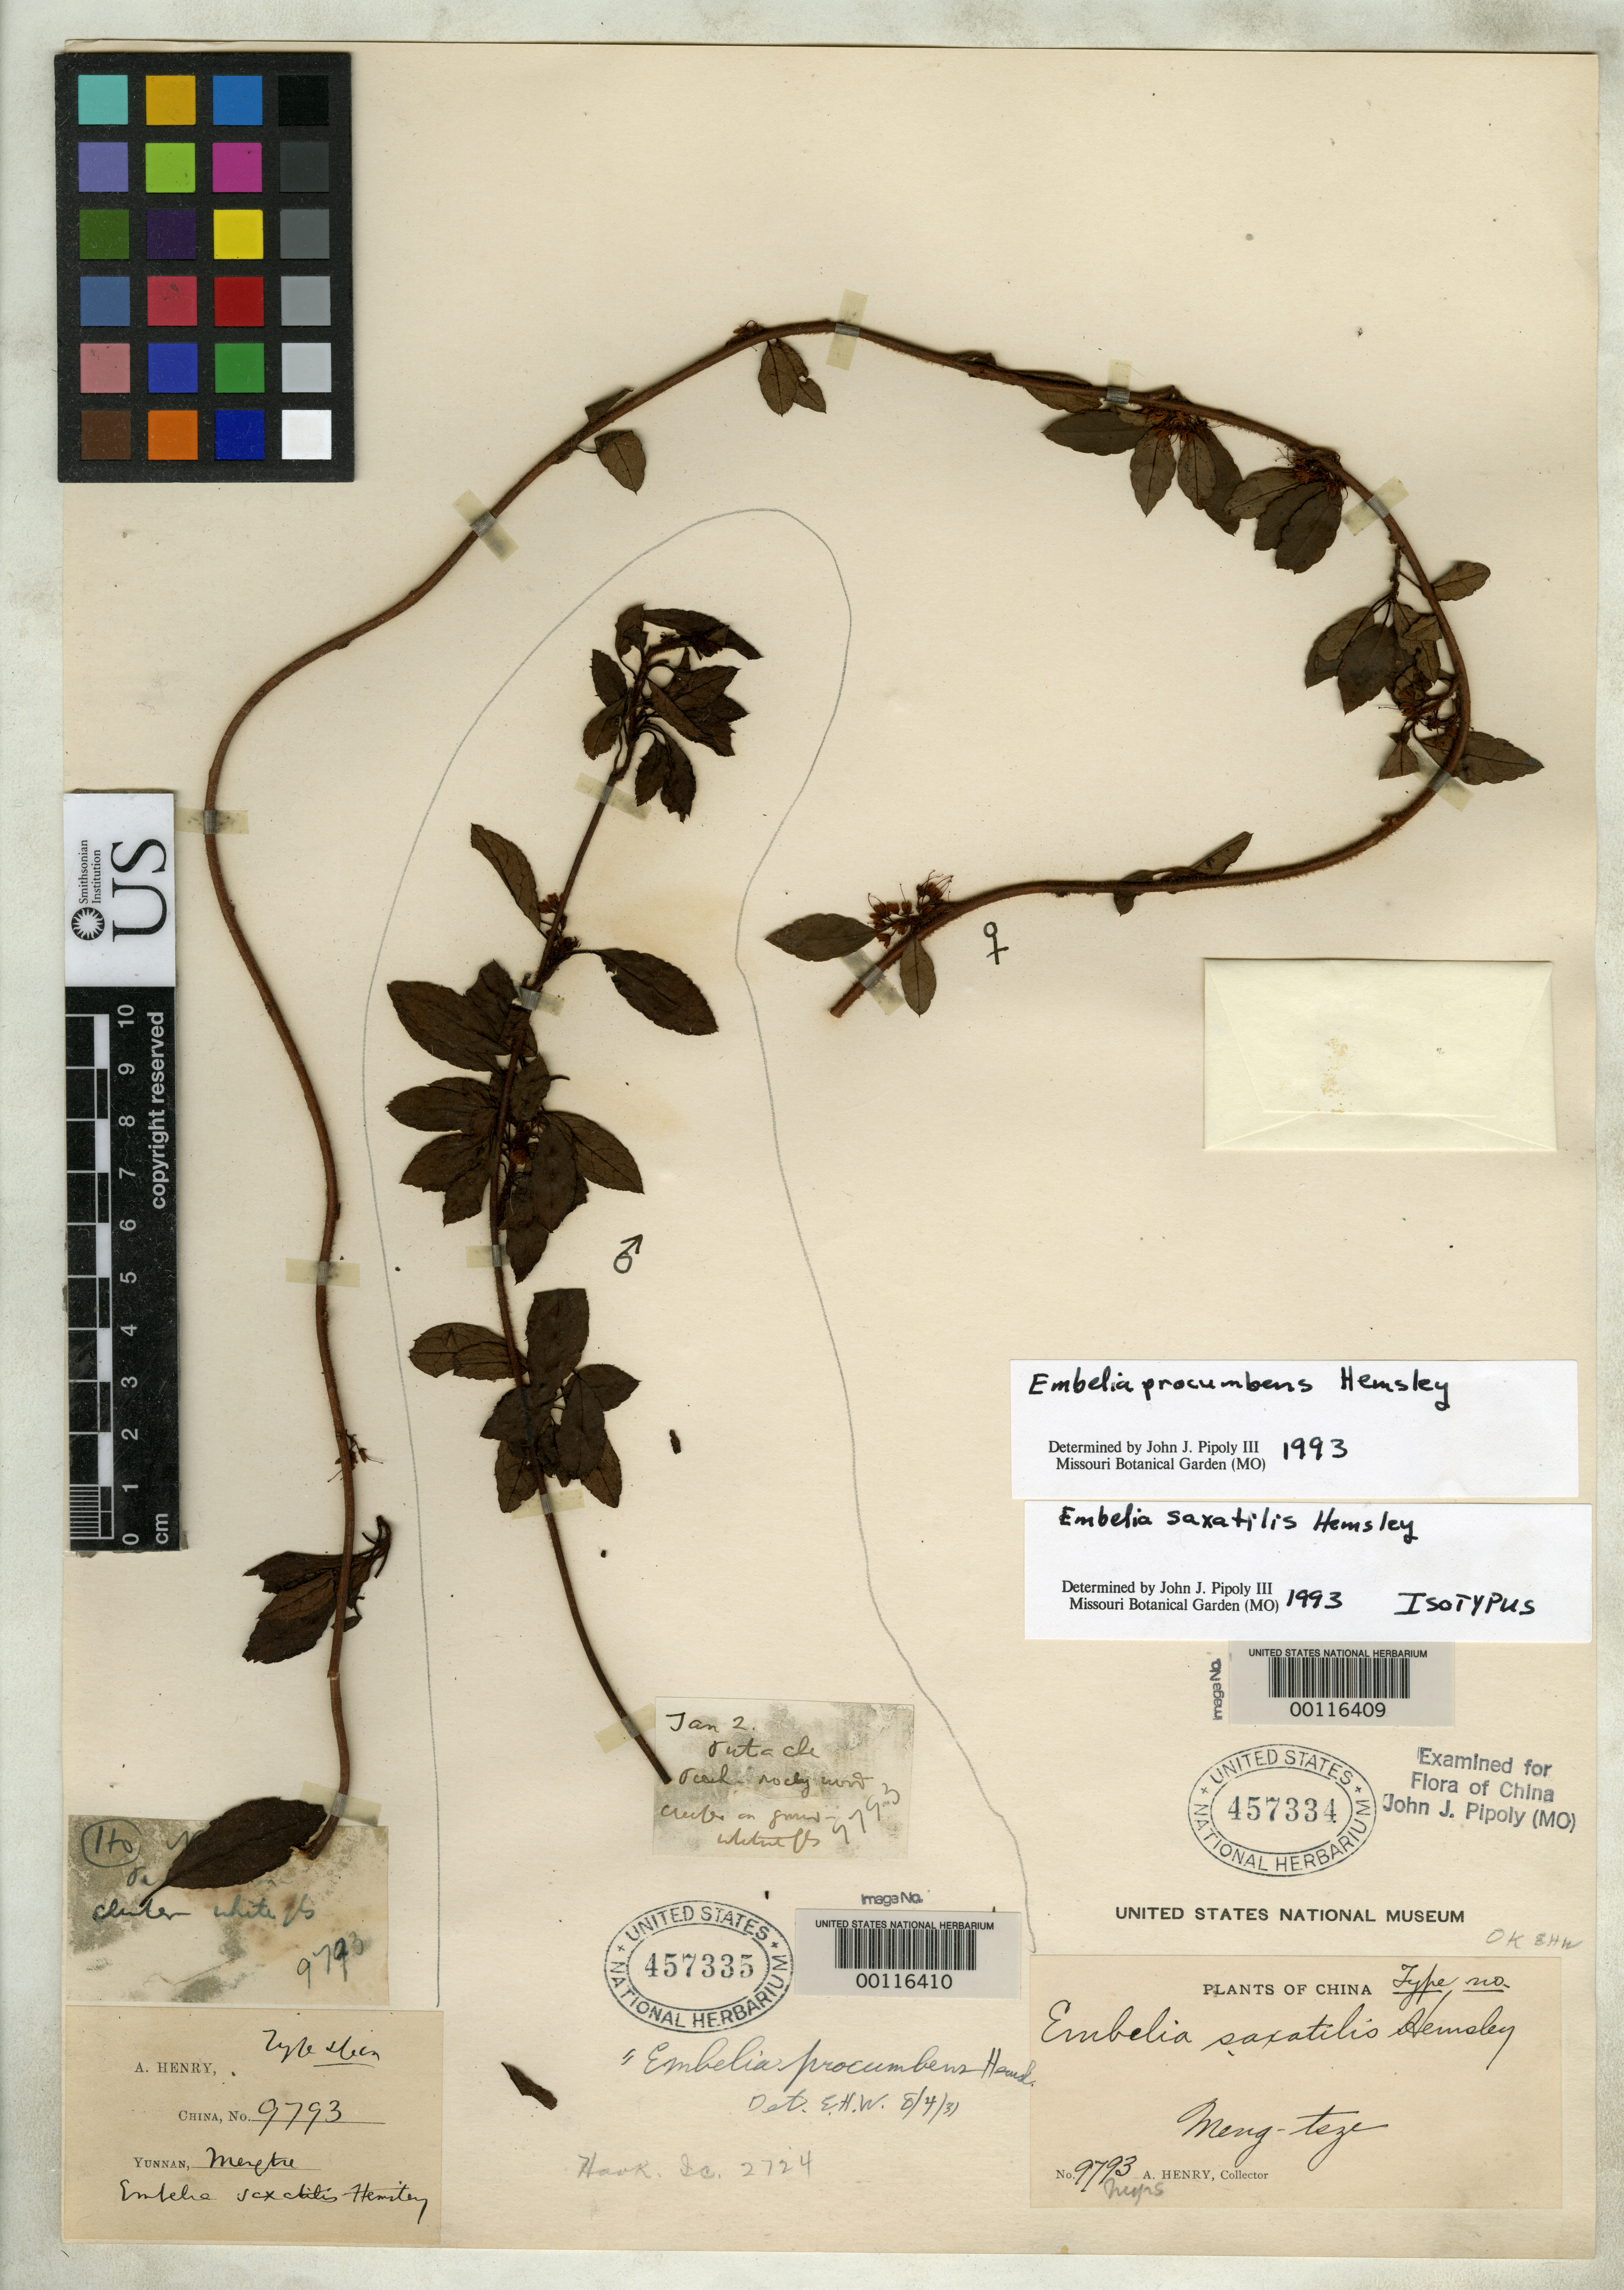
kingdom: Plantae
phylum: Tracheophyta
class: Magnoliopsida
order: Ericales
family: Primulaceae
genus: Embelia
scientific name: Embelia saxatilis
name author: Hemsl.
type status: Isotype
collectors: A. Henry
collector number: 9793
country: China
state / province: Yunnan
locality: Mengtze [Meng-tsze]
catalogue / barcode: US 457334